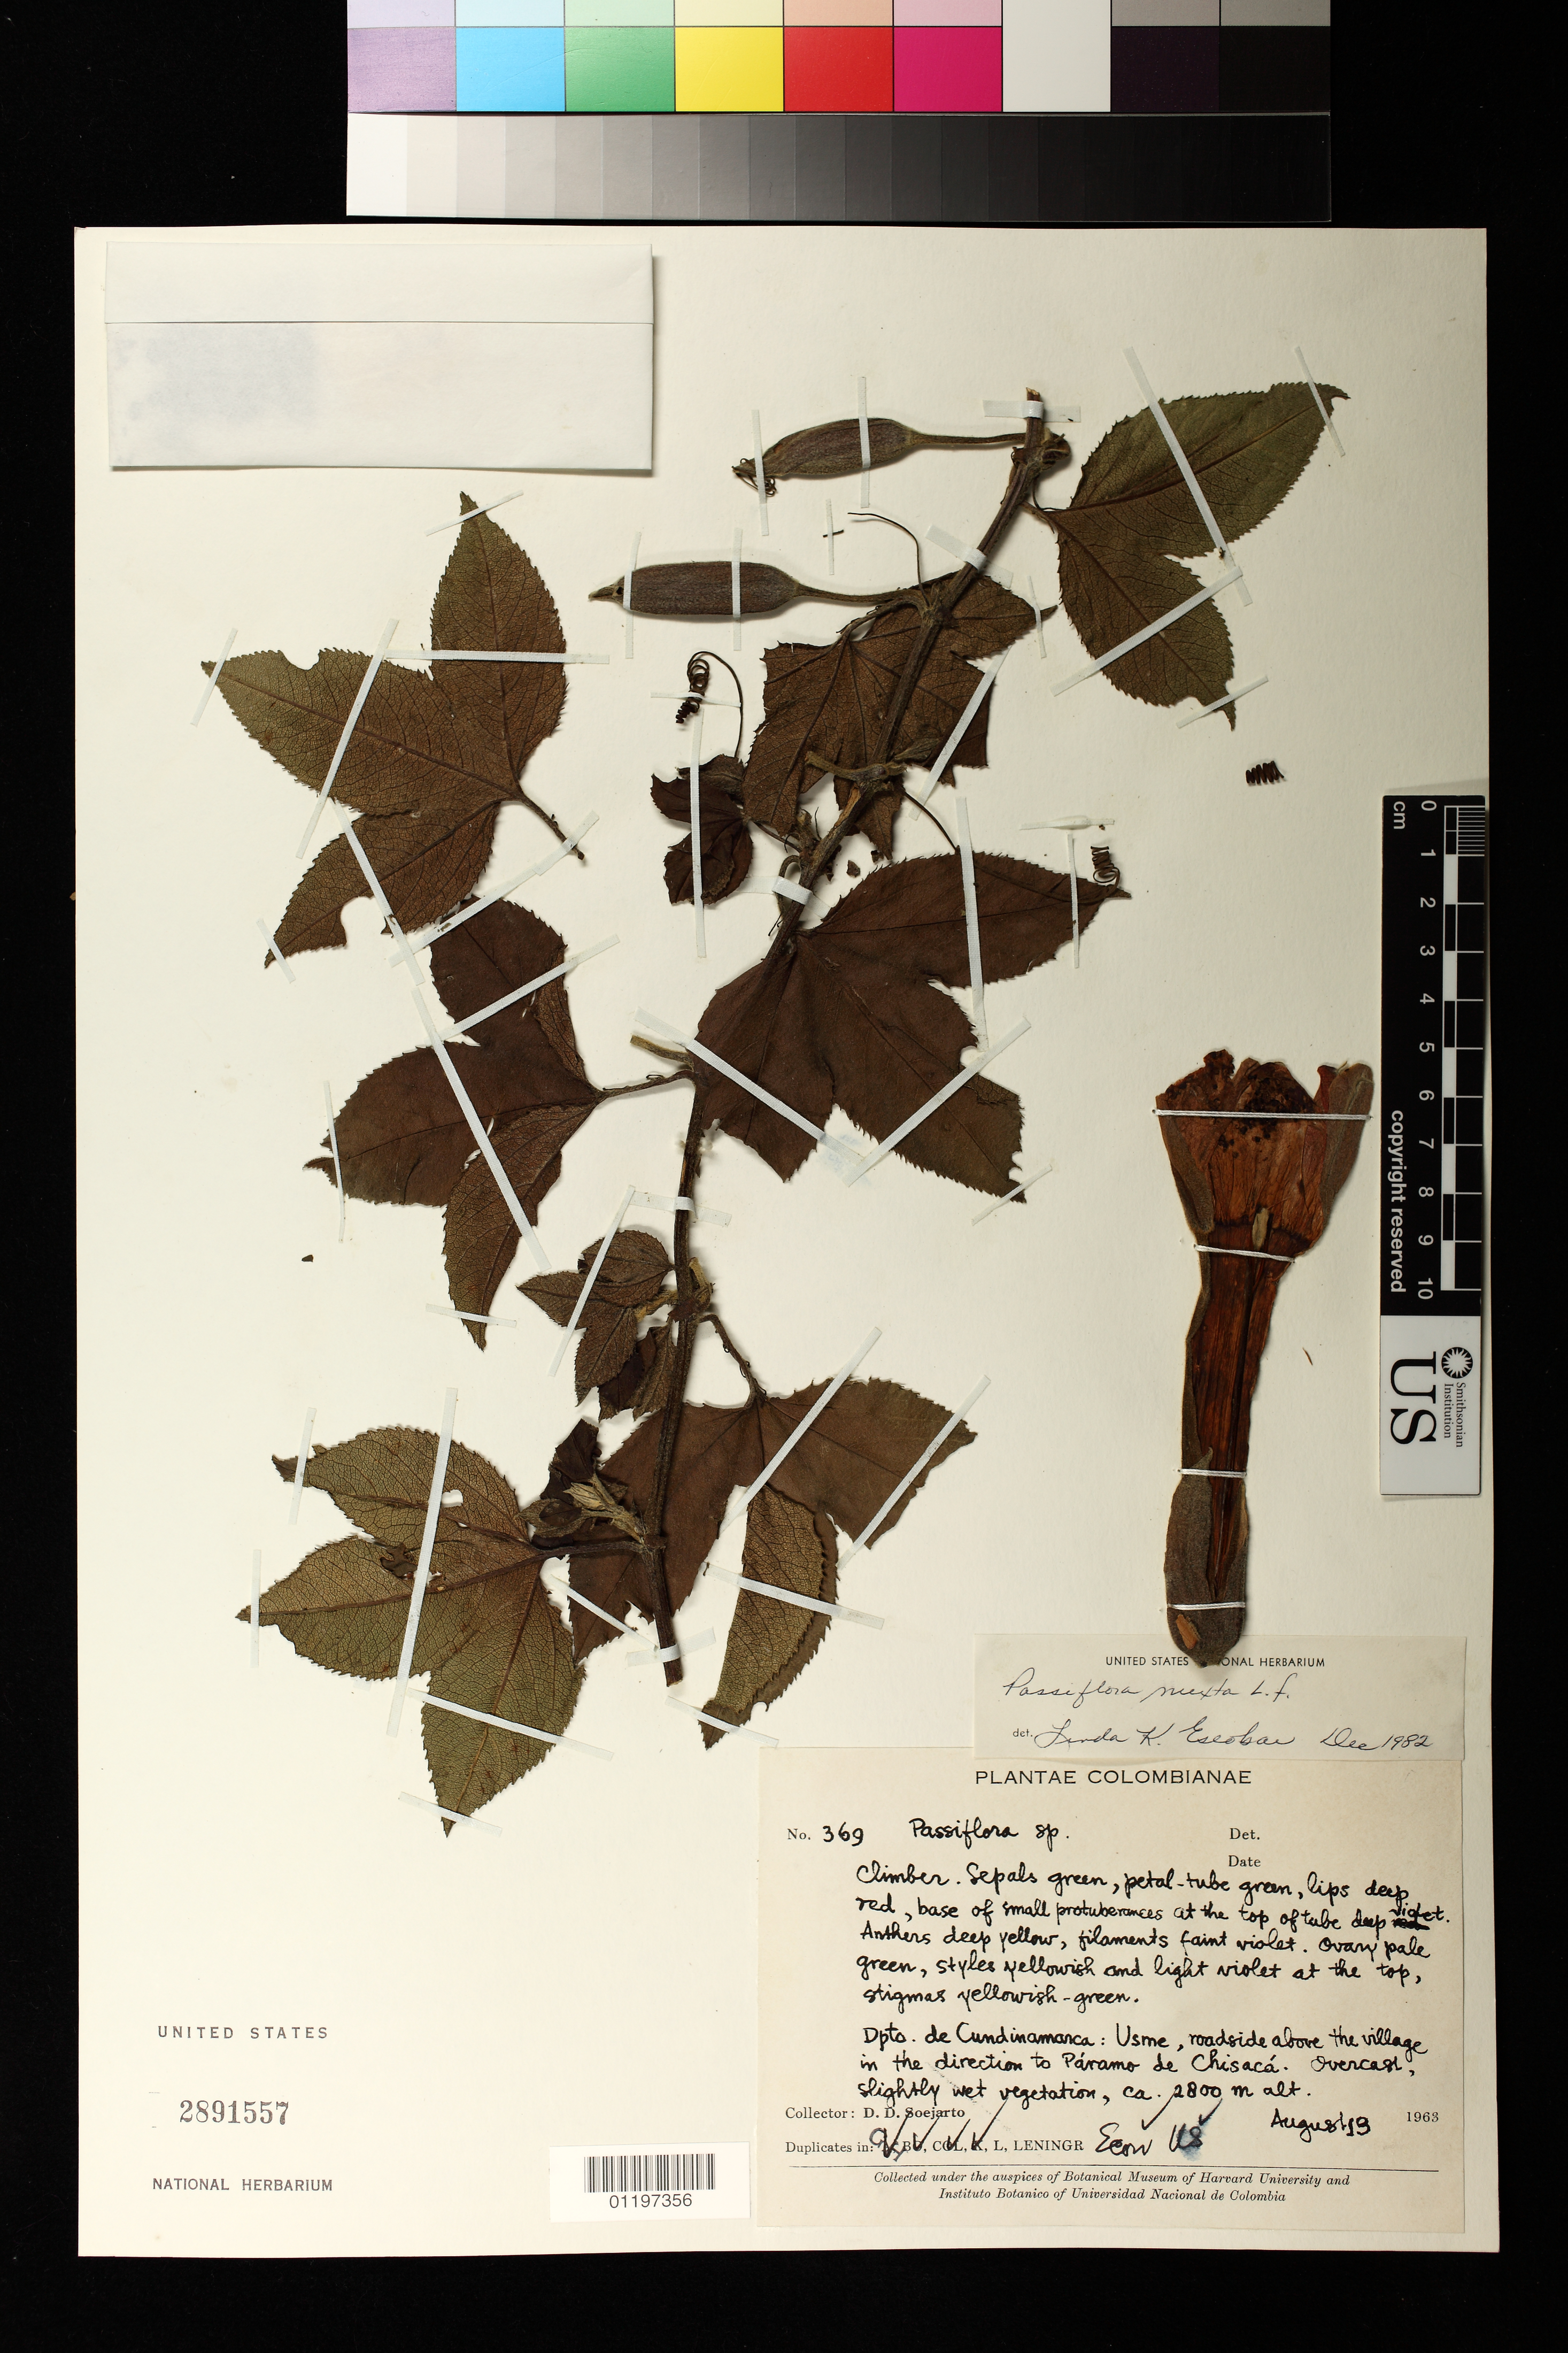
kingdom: Plantae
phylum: Tracheophyta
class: Magnoliopsida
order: Malpighiales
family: Passifloraceae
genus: Passiflora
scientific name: Passiflora mixta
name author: L. f.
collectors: D. D. Soejarto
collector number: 369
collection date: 1963-08-13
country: Colombia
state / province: Cundinamarca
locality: Usme, roadside above the village in the direction to Páramo de Chisacá.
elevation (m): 2800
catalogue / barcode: US 2891557